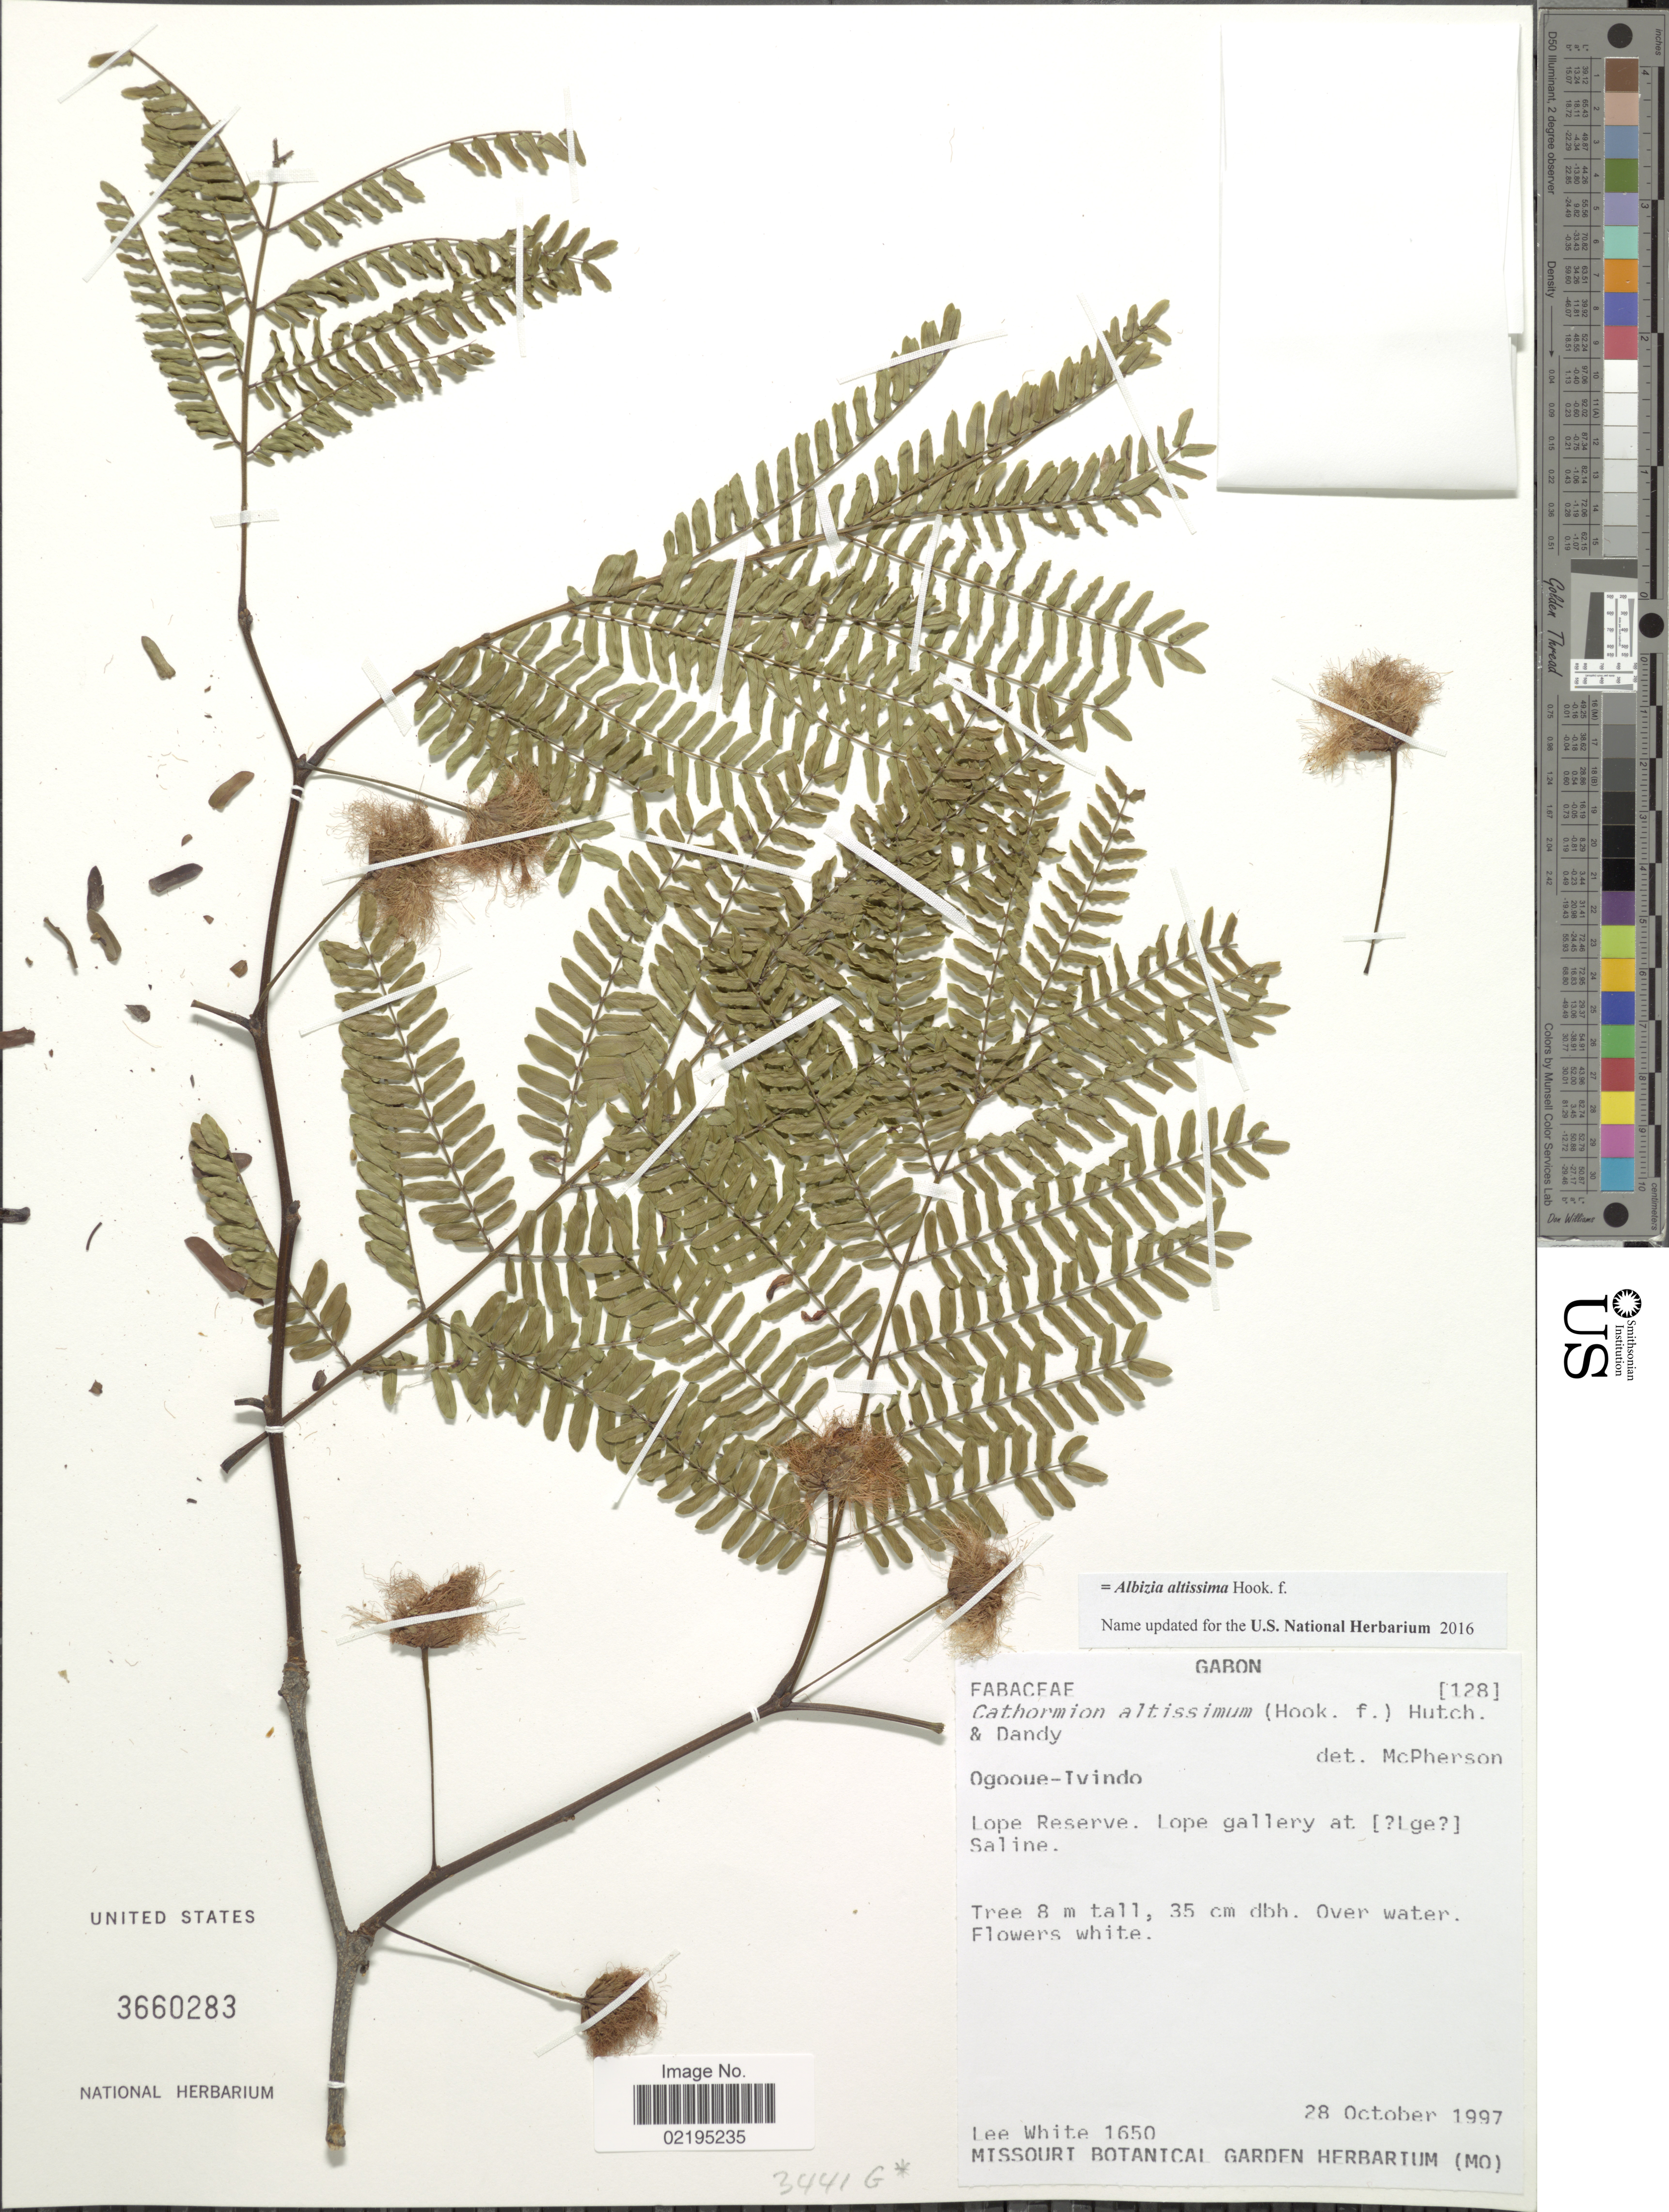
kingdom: Plantae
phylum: Tracheophyta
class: Magnoliopsida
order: Fabales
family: Fabaceae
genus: Osodendron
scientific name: Osodendron altissimum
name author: (Hook. f.) Koenen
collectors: L. White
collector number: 1650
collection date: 1997-10-28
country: Gabon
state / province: Ogooue-Ivindo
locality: Lope Reserve. Lope gallery at Saline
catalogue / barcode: US 3660283